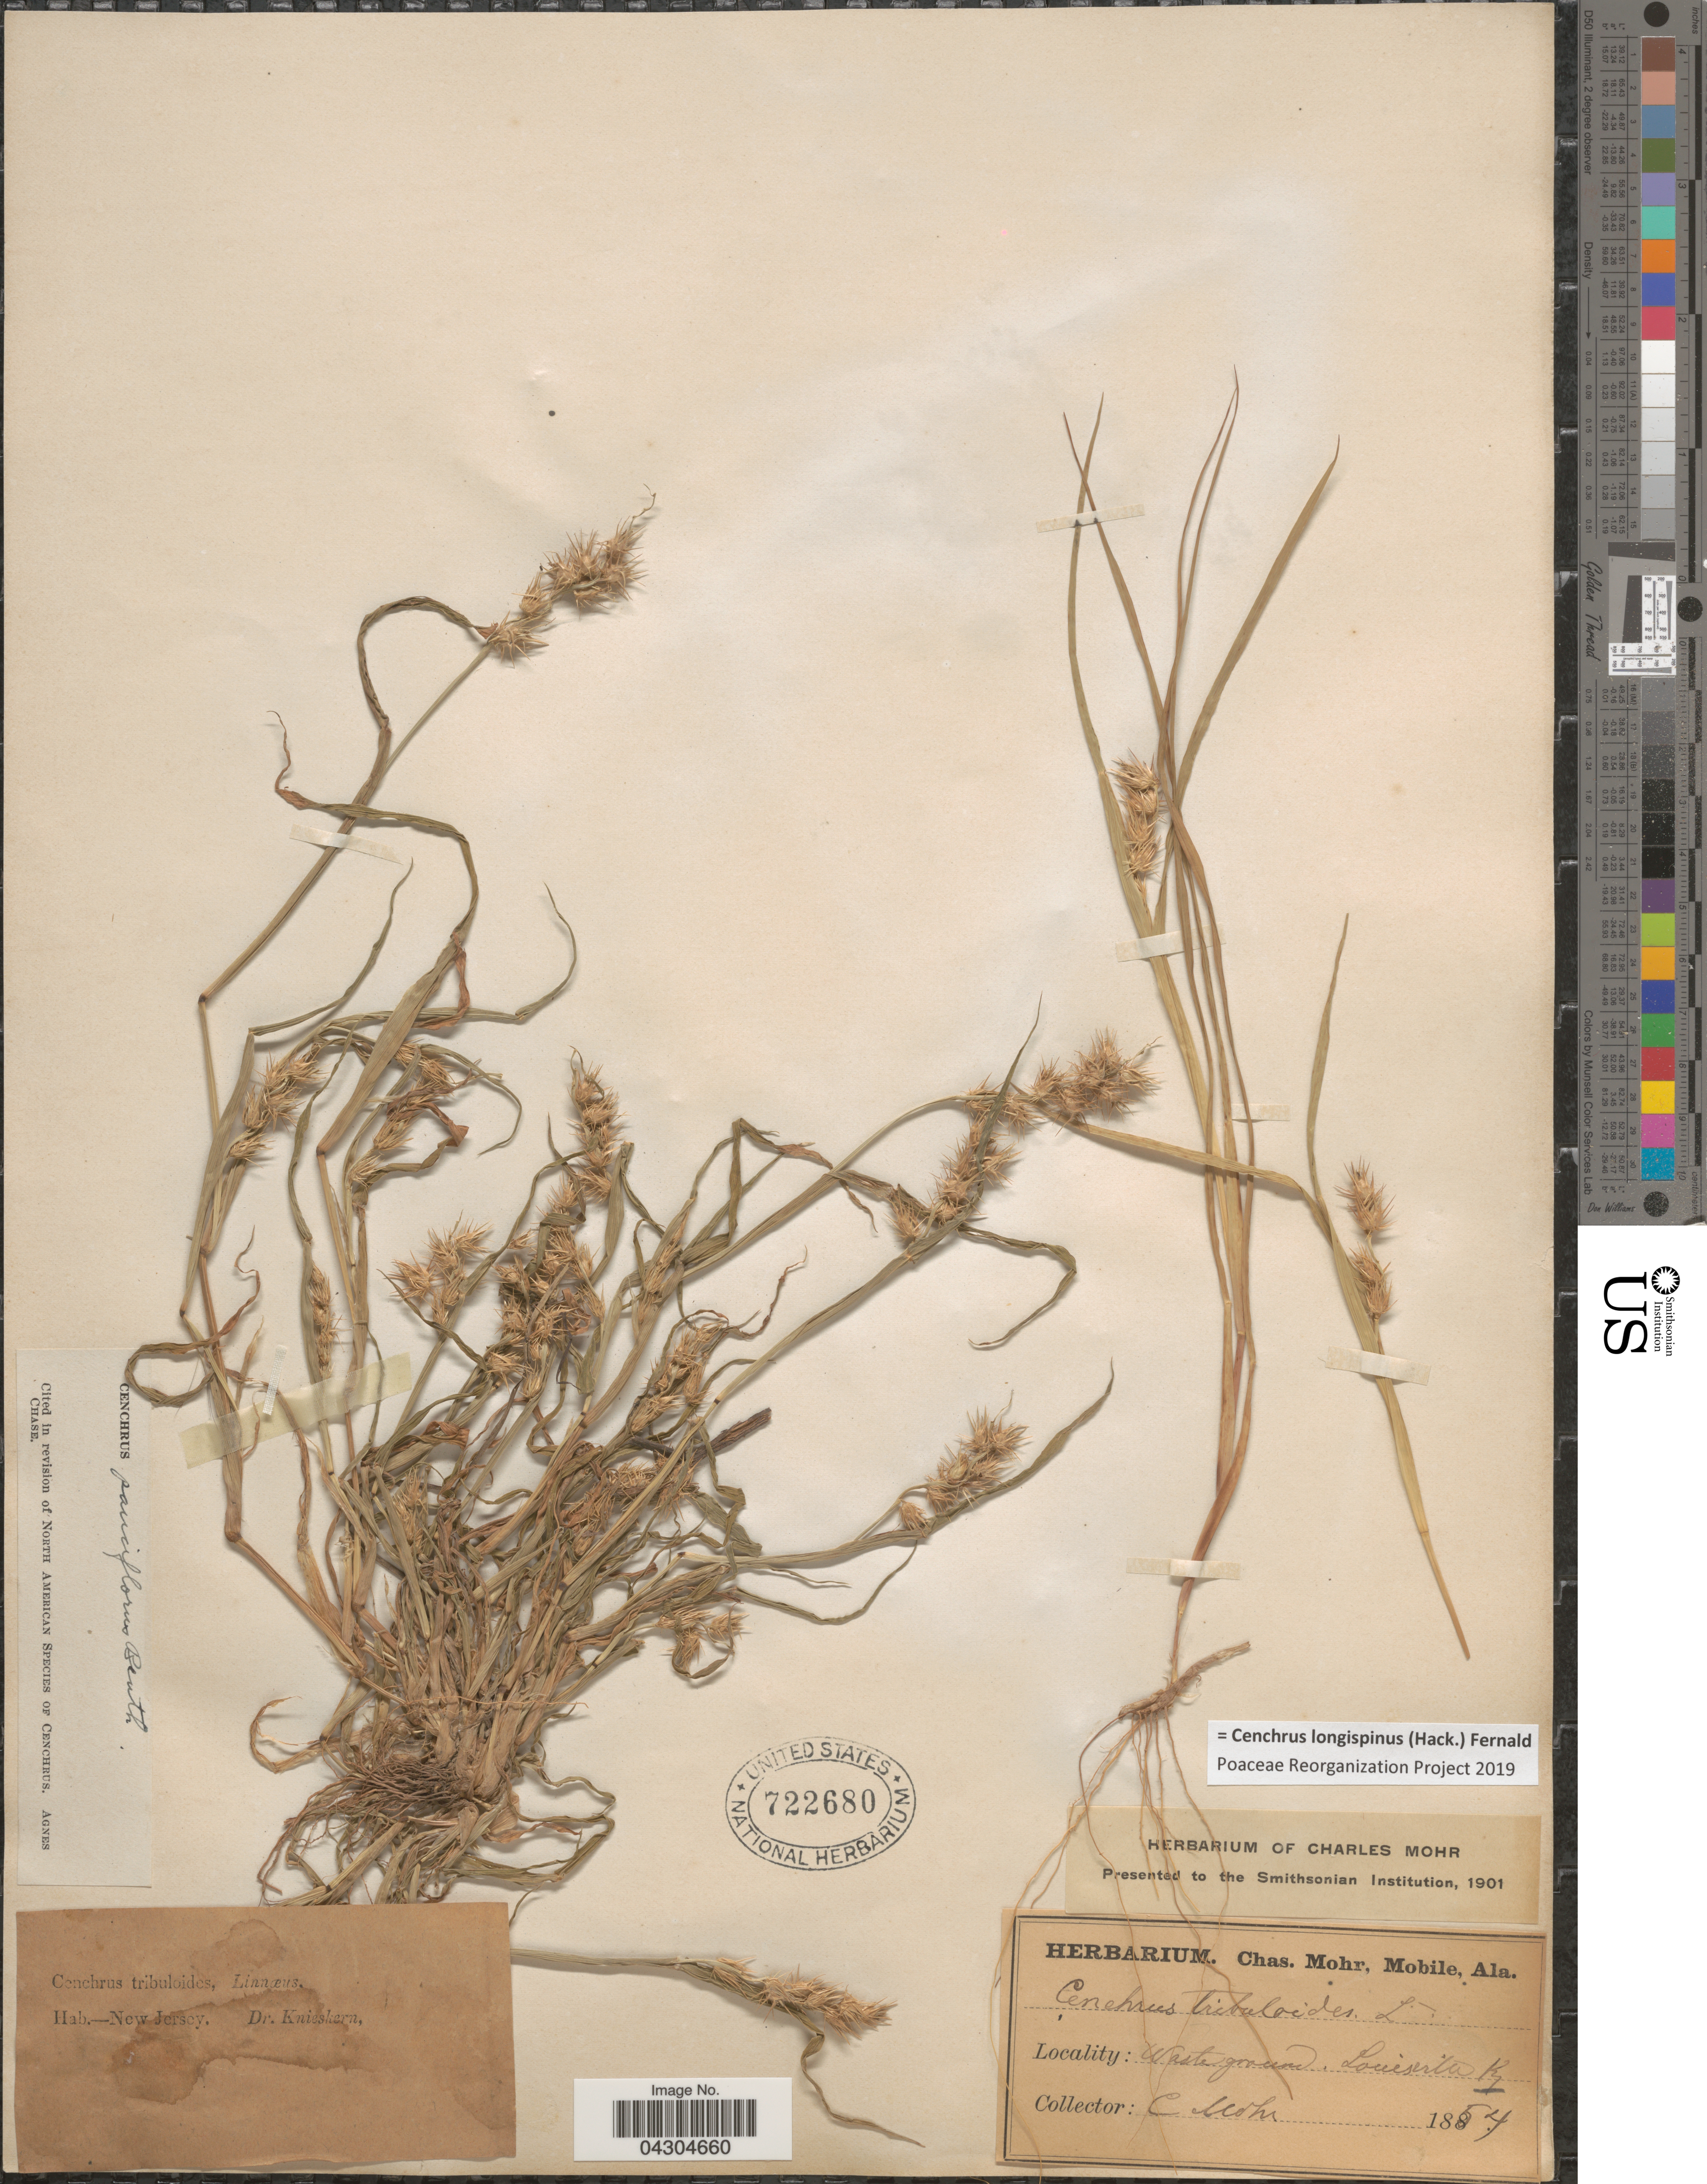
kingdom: Plantae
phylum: Tracheophyta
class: Liliopsida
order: Poales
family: Poaceae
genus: Cenchrus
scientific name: Cenchrus longispinus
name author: (Hack.) Fernald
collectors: Knieskern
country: United States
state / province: New Jersey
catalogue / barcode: US 722680-2